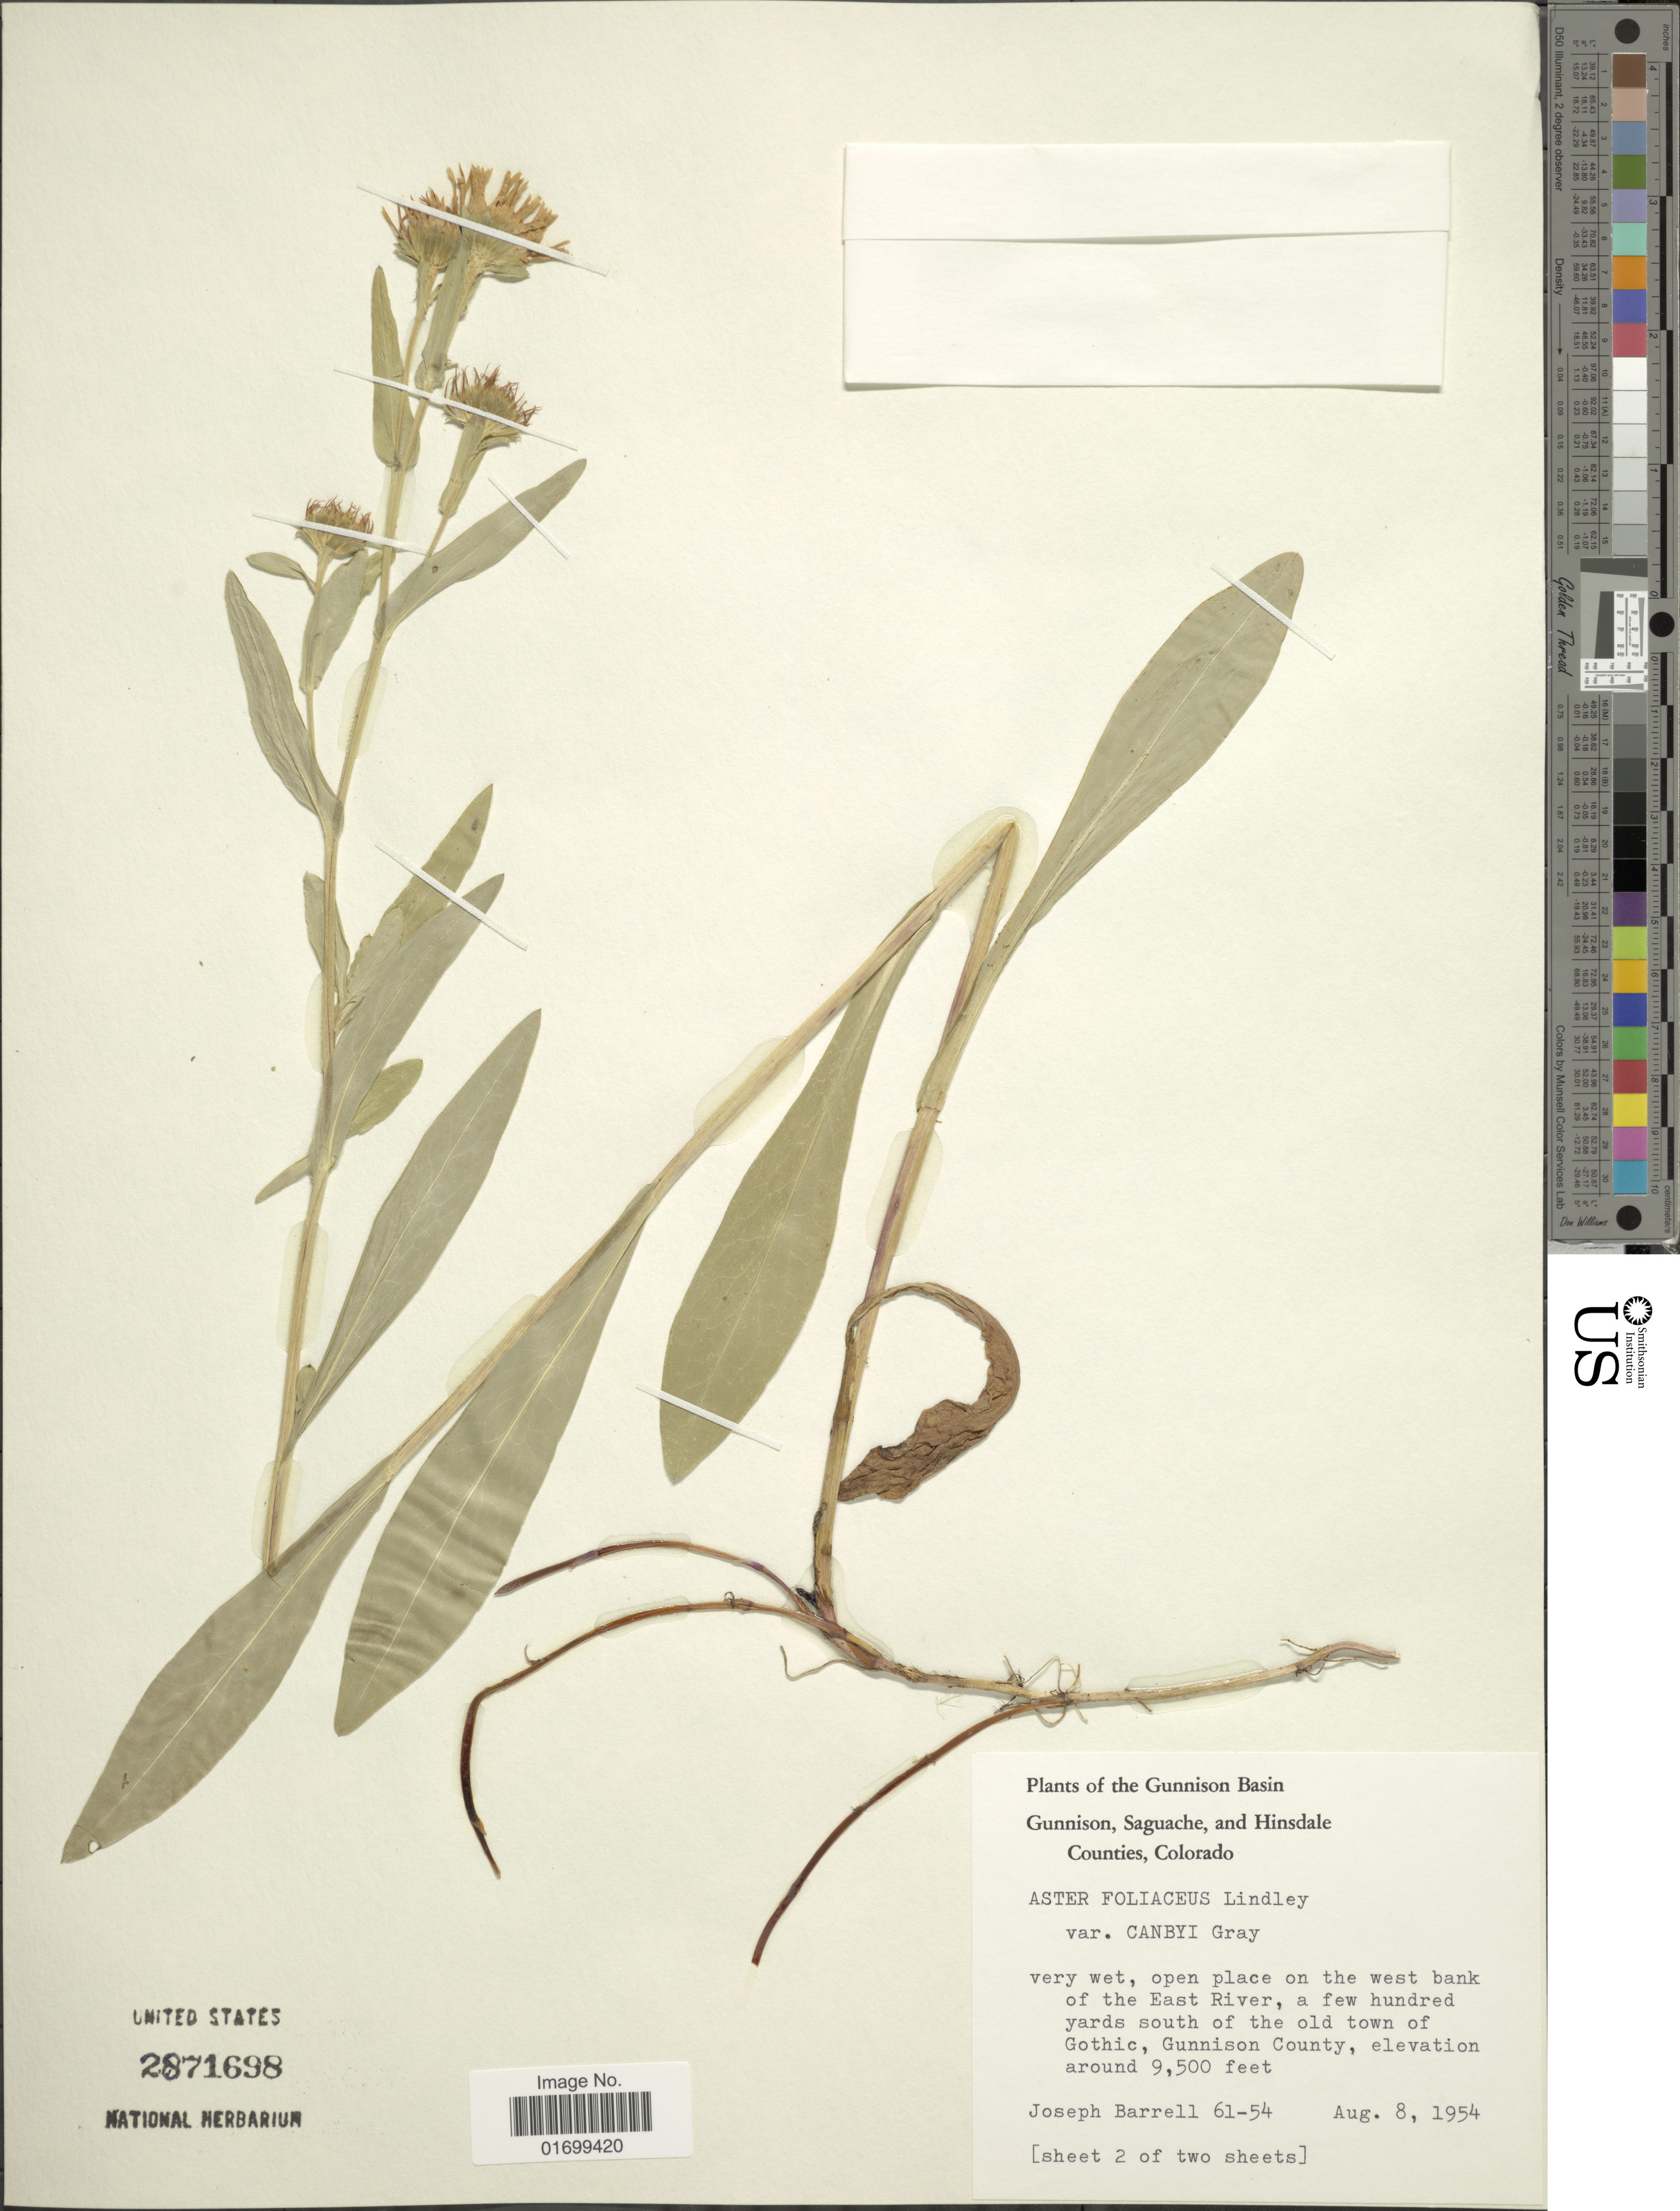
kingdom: Plantae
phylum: Tracheophyta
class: Magnoliopsida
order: Asterales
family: Asteraceae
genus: Symphyotrichum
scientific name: Symphyotrichum foliaceum var. canbyi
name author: (A. Gray) G.L. Nesom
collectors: J. Barrell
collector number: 61-54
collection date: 1954-08-08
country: United States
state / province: Colorado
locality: Gunisson Basin, Gunnison, Saguache, and Hinsdale Counties, open place on the west bank of the East River, a few hundred yards south of the old town of Gothic, Gunnison County.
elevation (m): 2896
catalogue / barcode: US 2871698